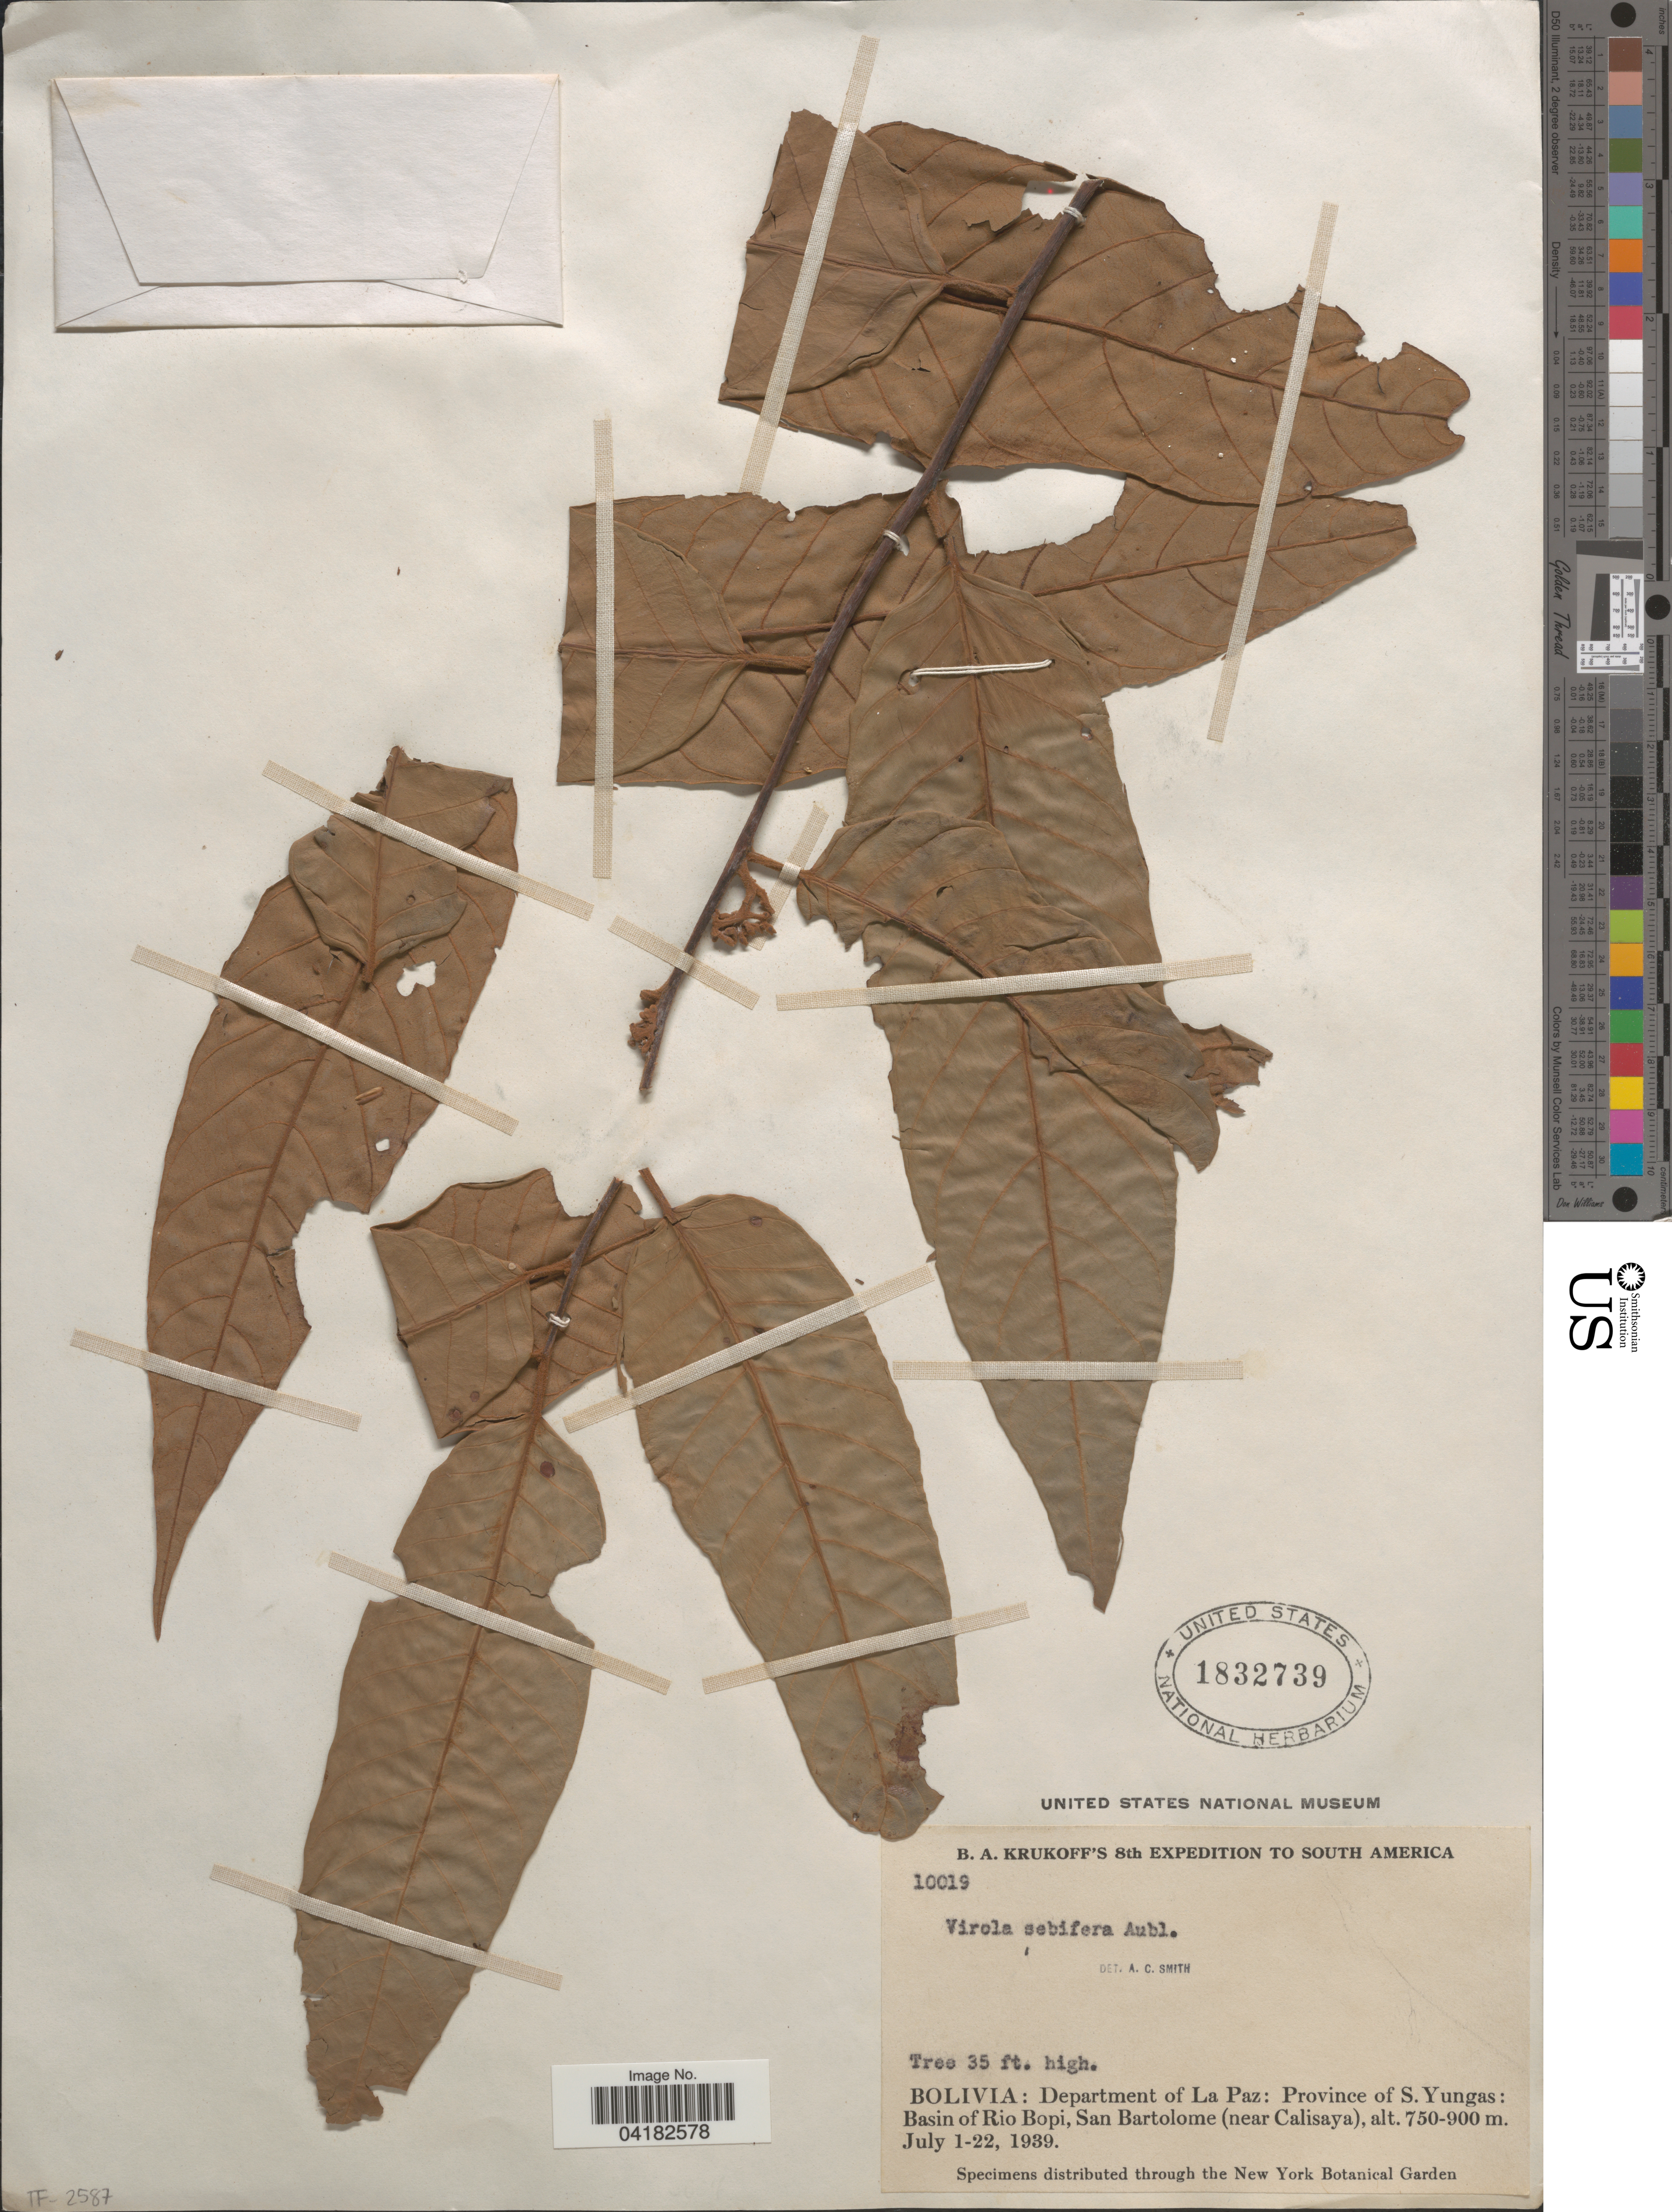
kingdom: Plantae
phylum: Tracheophyta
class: Magnoliopsida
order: Magnoliales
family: Myristicaceae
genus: Virola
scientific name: Virola sebifera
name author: Aubl.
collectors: B. A. Krukoff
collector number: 10019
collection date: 1939-07-01/1939-07-22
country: Bolivia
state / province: La Paz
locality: Department of La Paz: Province of S. Yungas: Basin of Rio Bopi, San Bartolome (near Calisaya). 8th Expedition to South America.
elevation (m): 750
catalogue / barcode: US 1832739